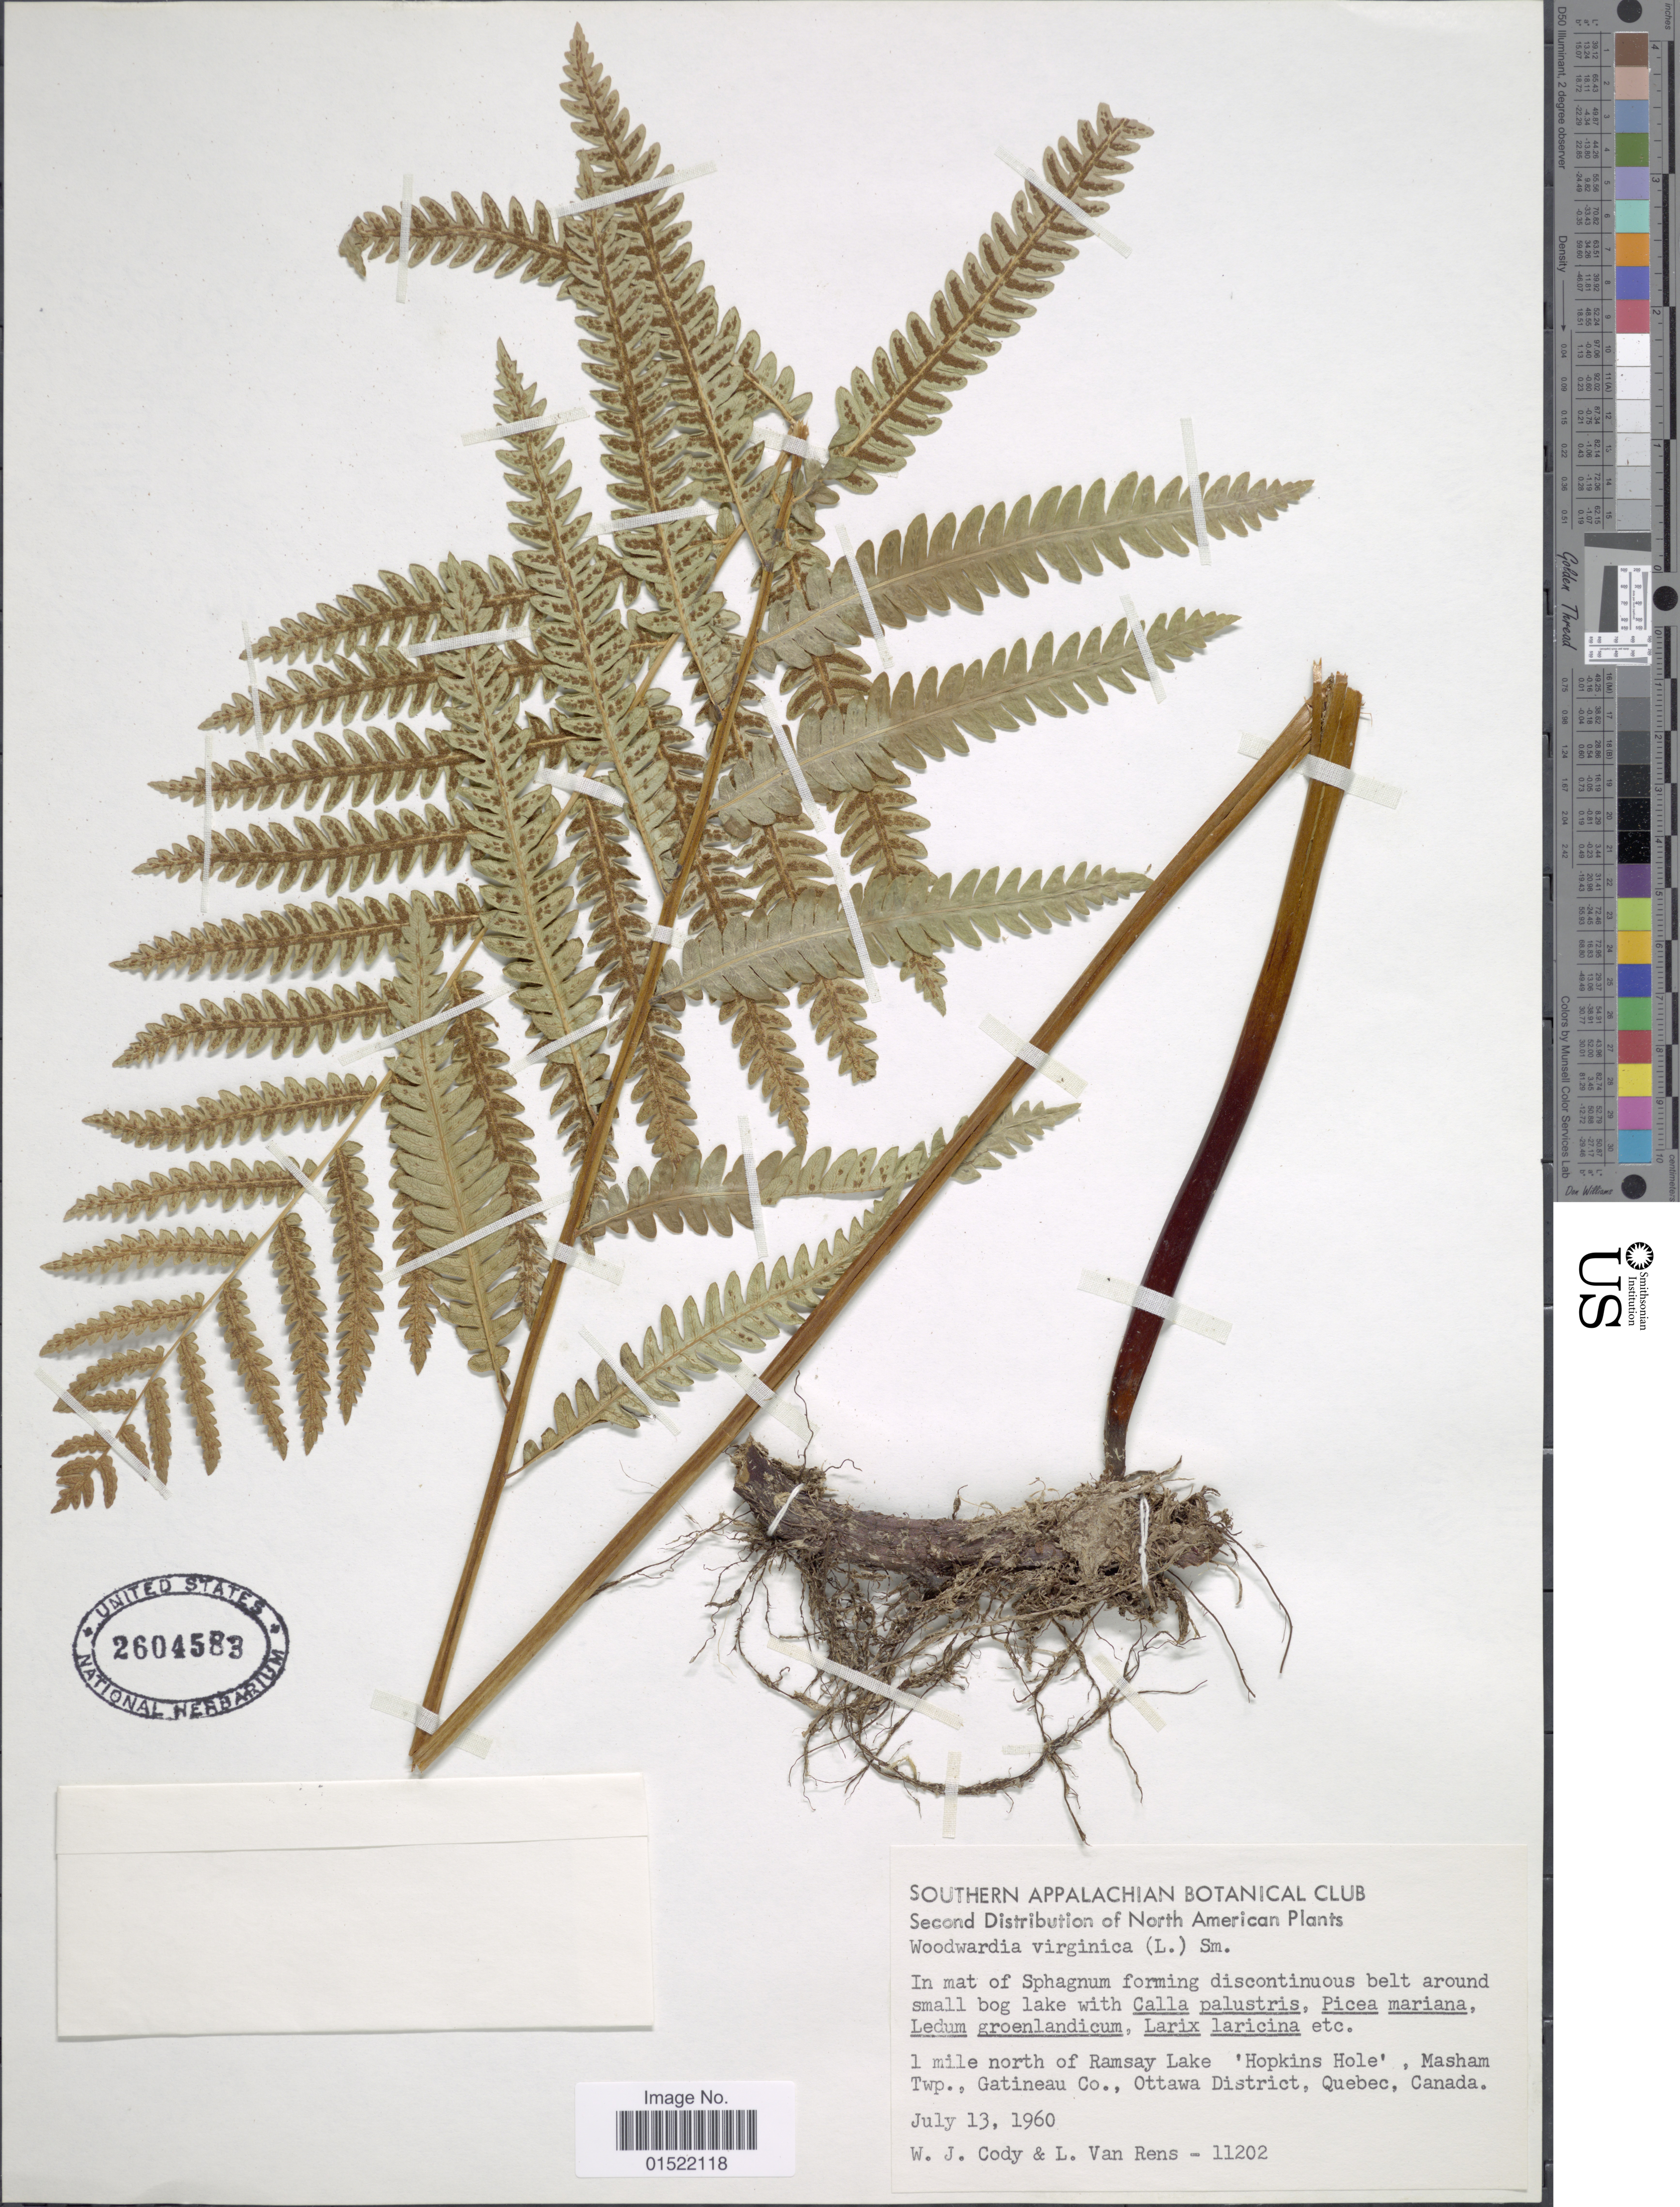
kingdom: Plantae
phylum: Tracheophyta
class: Polypodiopsida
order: Polypodiales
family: Blechnaceae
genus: Woodwardia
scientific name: Woodwardia virginica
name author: (L.) R.M. Sm.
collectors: W. Cody & L. Van Rens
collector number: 11202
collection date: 1960-07-13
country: Canada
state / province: Quebec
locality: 1 mile north of Ramsay Lake, Hopkins Hole, Masham Twp., Gatineau Co., Ottawa District, Quebec, Canada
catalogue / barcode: US 2604583